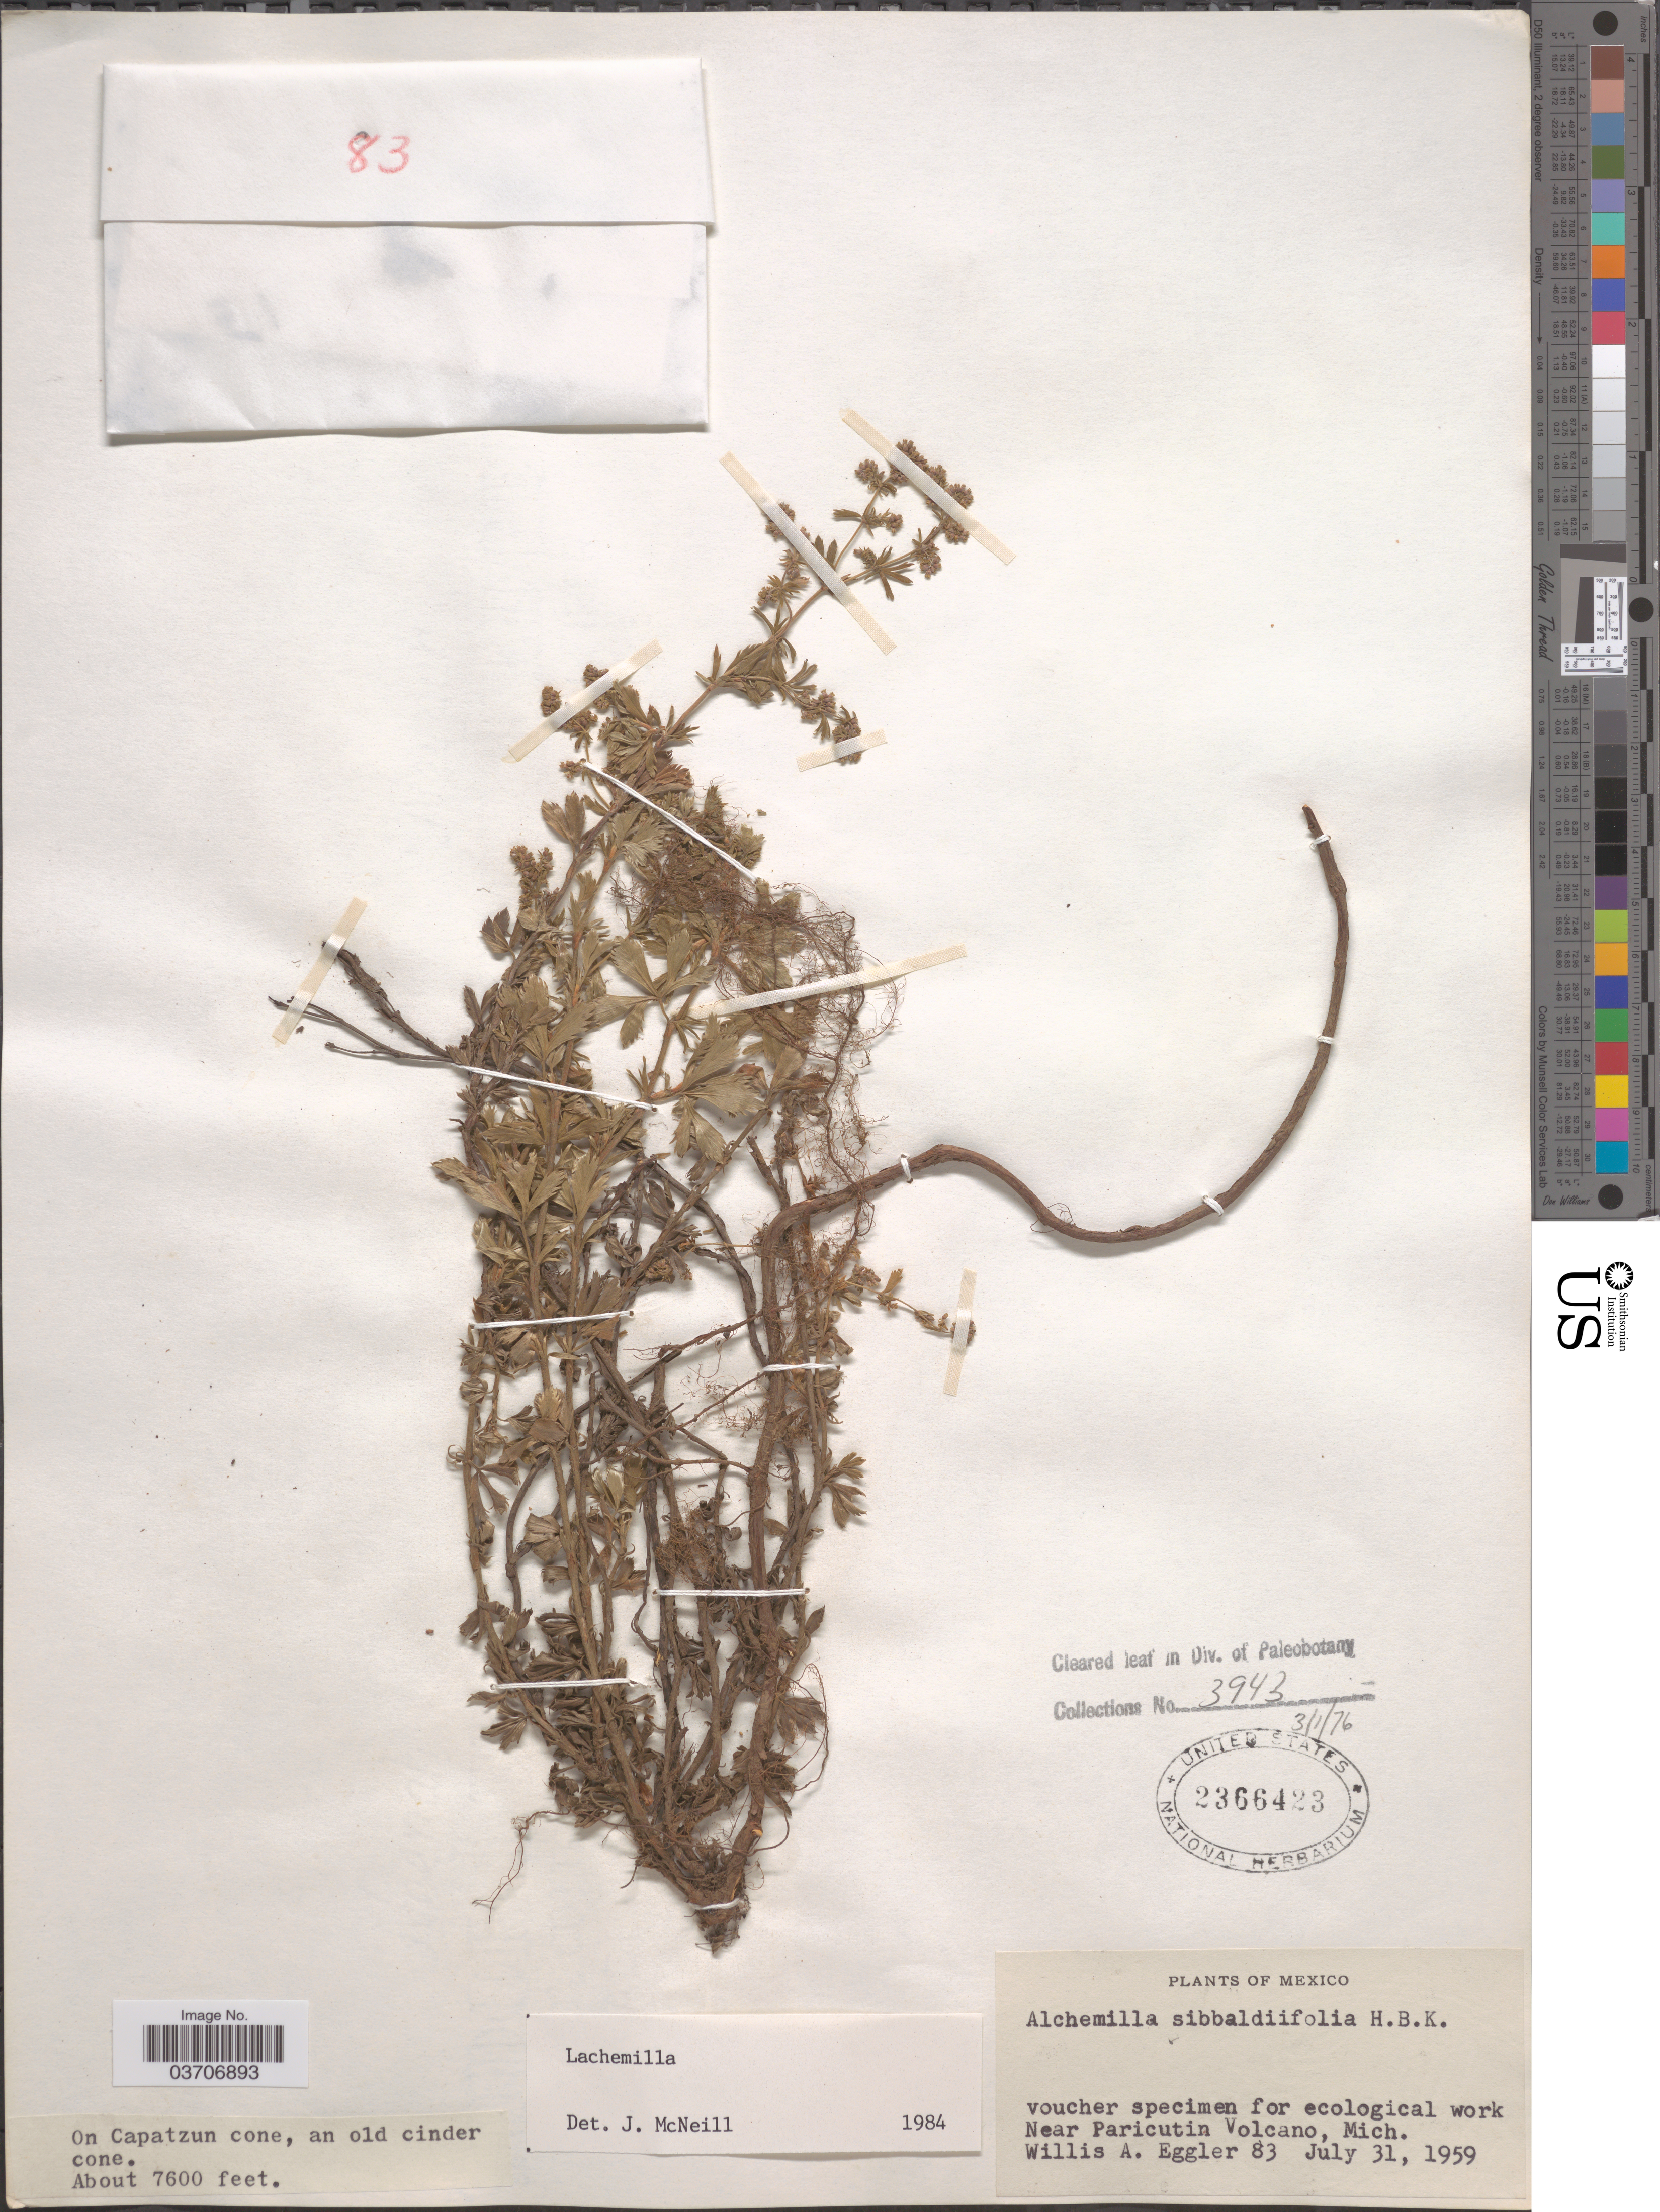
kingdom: Plantae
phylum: Tracheophyta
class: Magnoliopsida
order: Rosales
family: Rosaceae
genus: Lachemilla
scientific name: Lachemilla sp.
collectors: W. A. Eggler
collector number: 83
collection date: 1959-07-31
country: Mexico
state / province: Michoacán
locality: Near Paricutin Volcano. On Capatzun cone.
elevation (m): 2316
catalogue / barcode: US 2366423